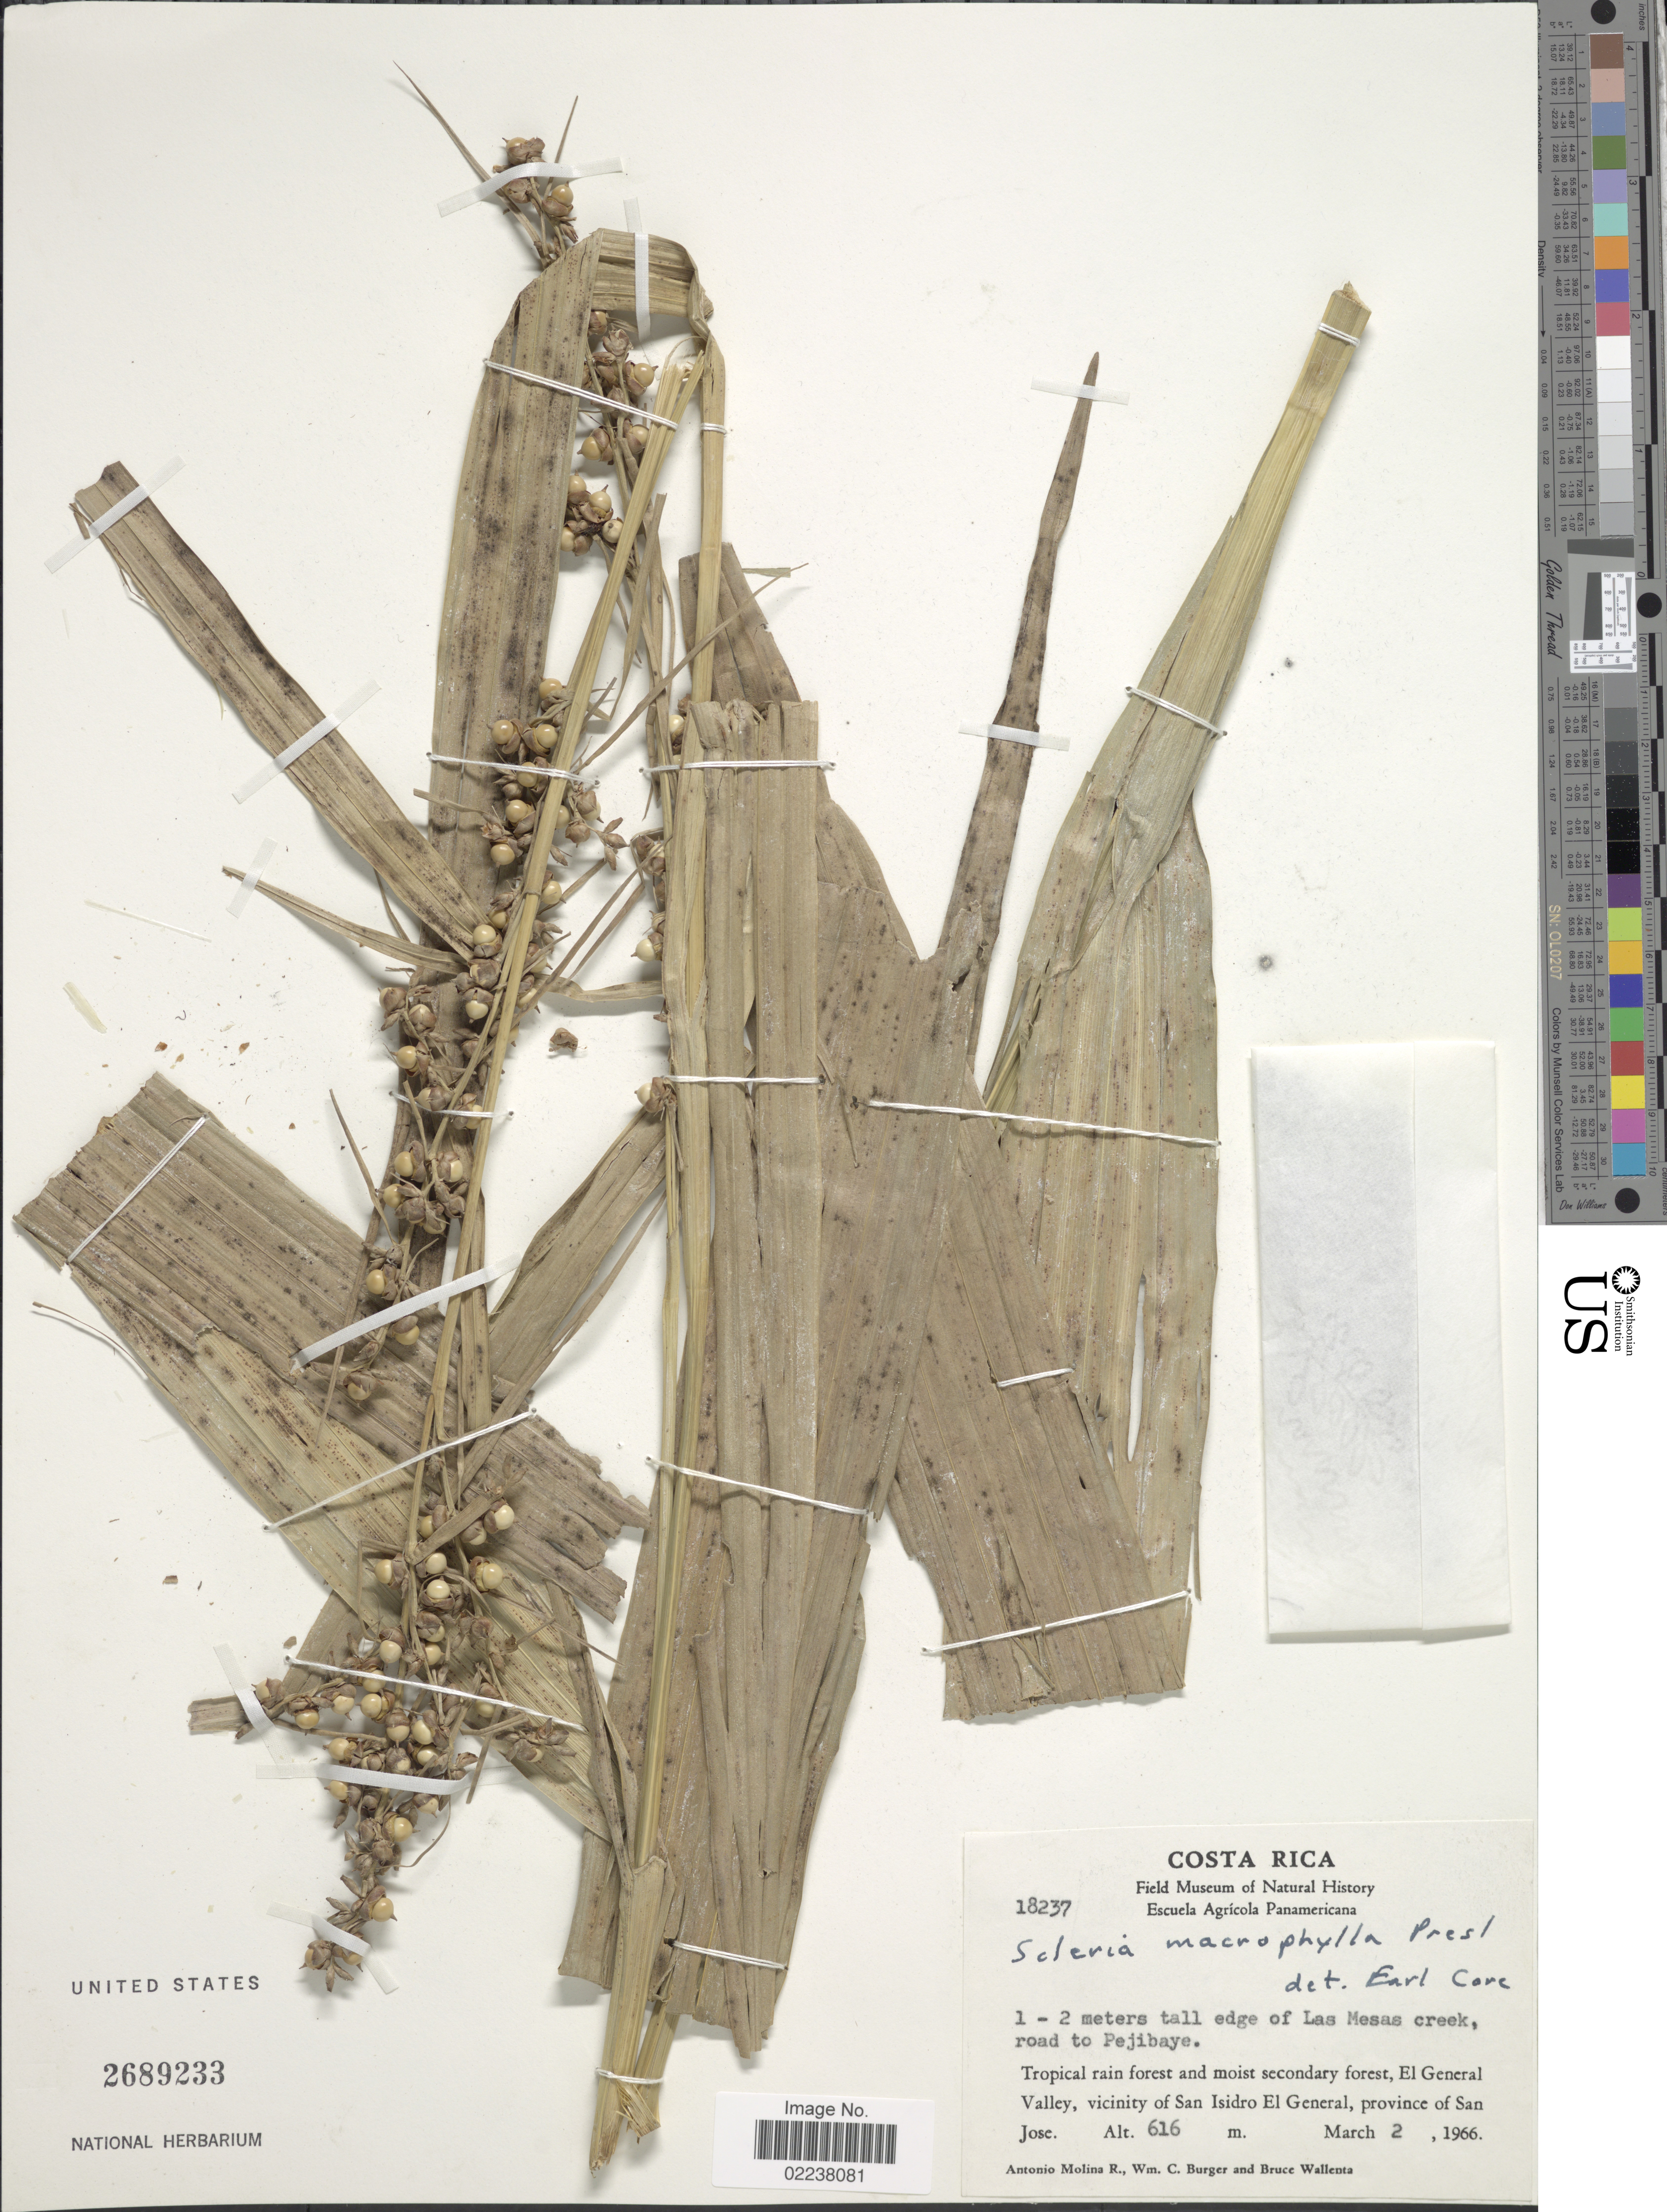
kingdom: Plantae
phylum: Tracheophyta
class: Liliopsida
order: Poales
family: Cyperaceae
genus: Scleria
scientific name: Scleria macrophylla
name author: J. Presl & C. Presl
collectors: A. Molina R., W. Burger & B. Wallenta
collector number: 18237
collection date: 1966-03-02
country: Costa Rica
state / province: San José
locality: Tropical rain forest and moist secondary forest, El General Valley, vicinity of San Isidro El General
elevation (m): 616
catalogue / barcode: US 2689233